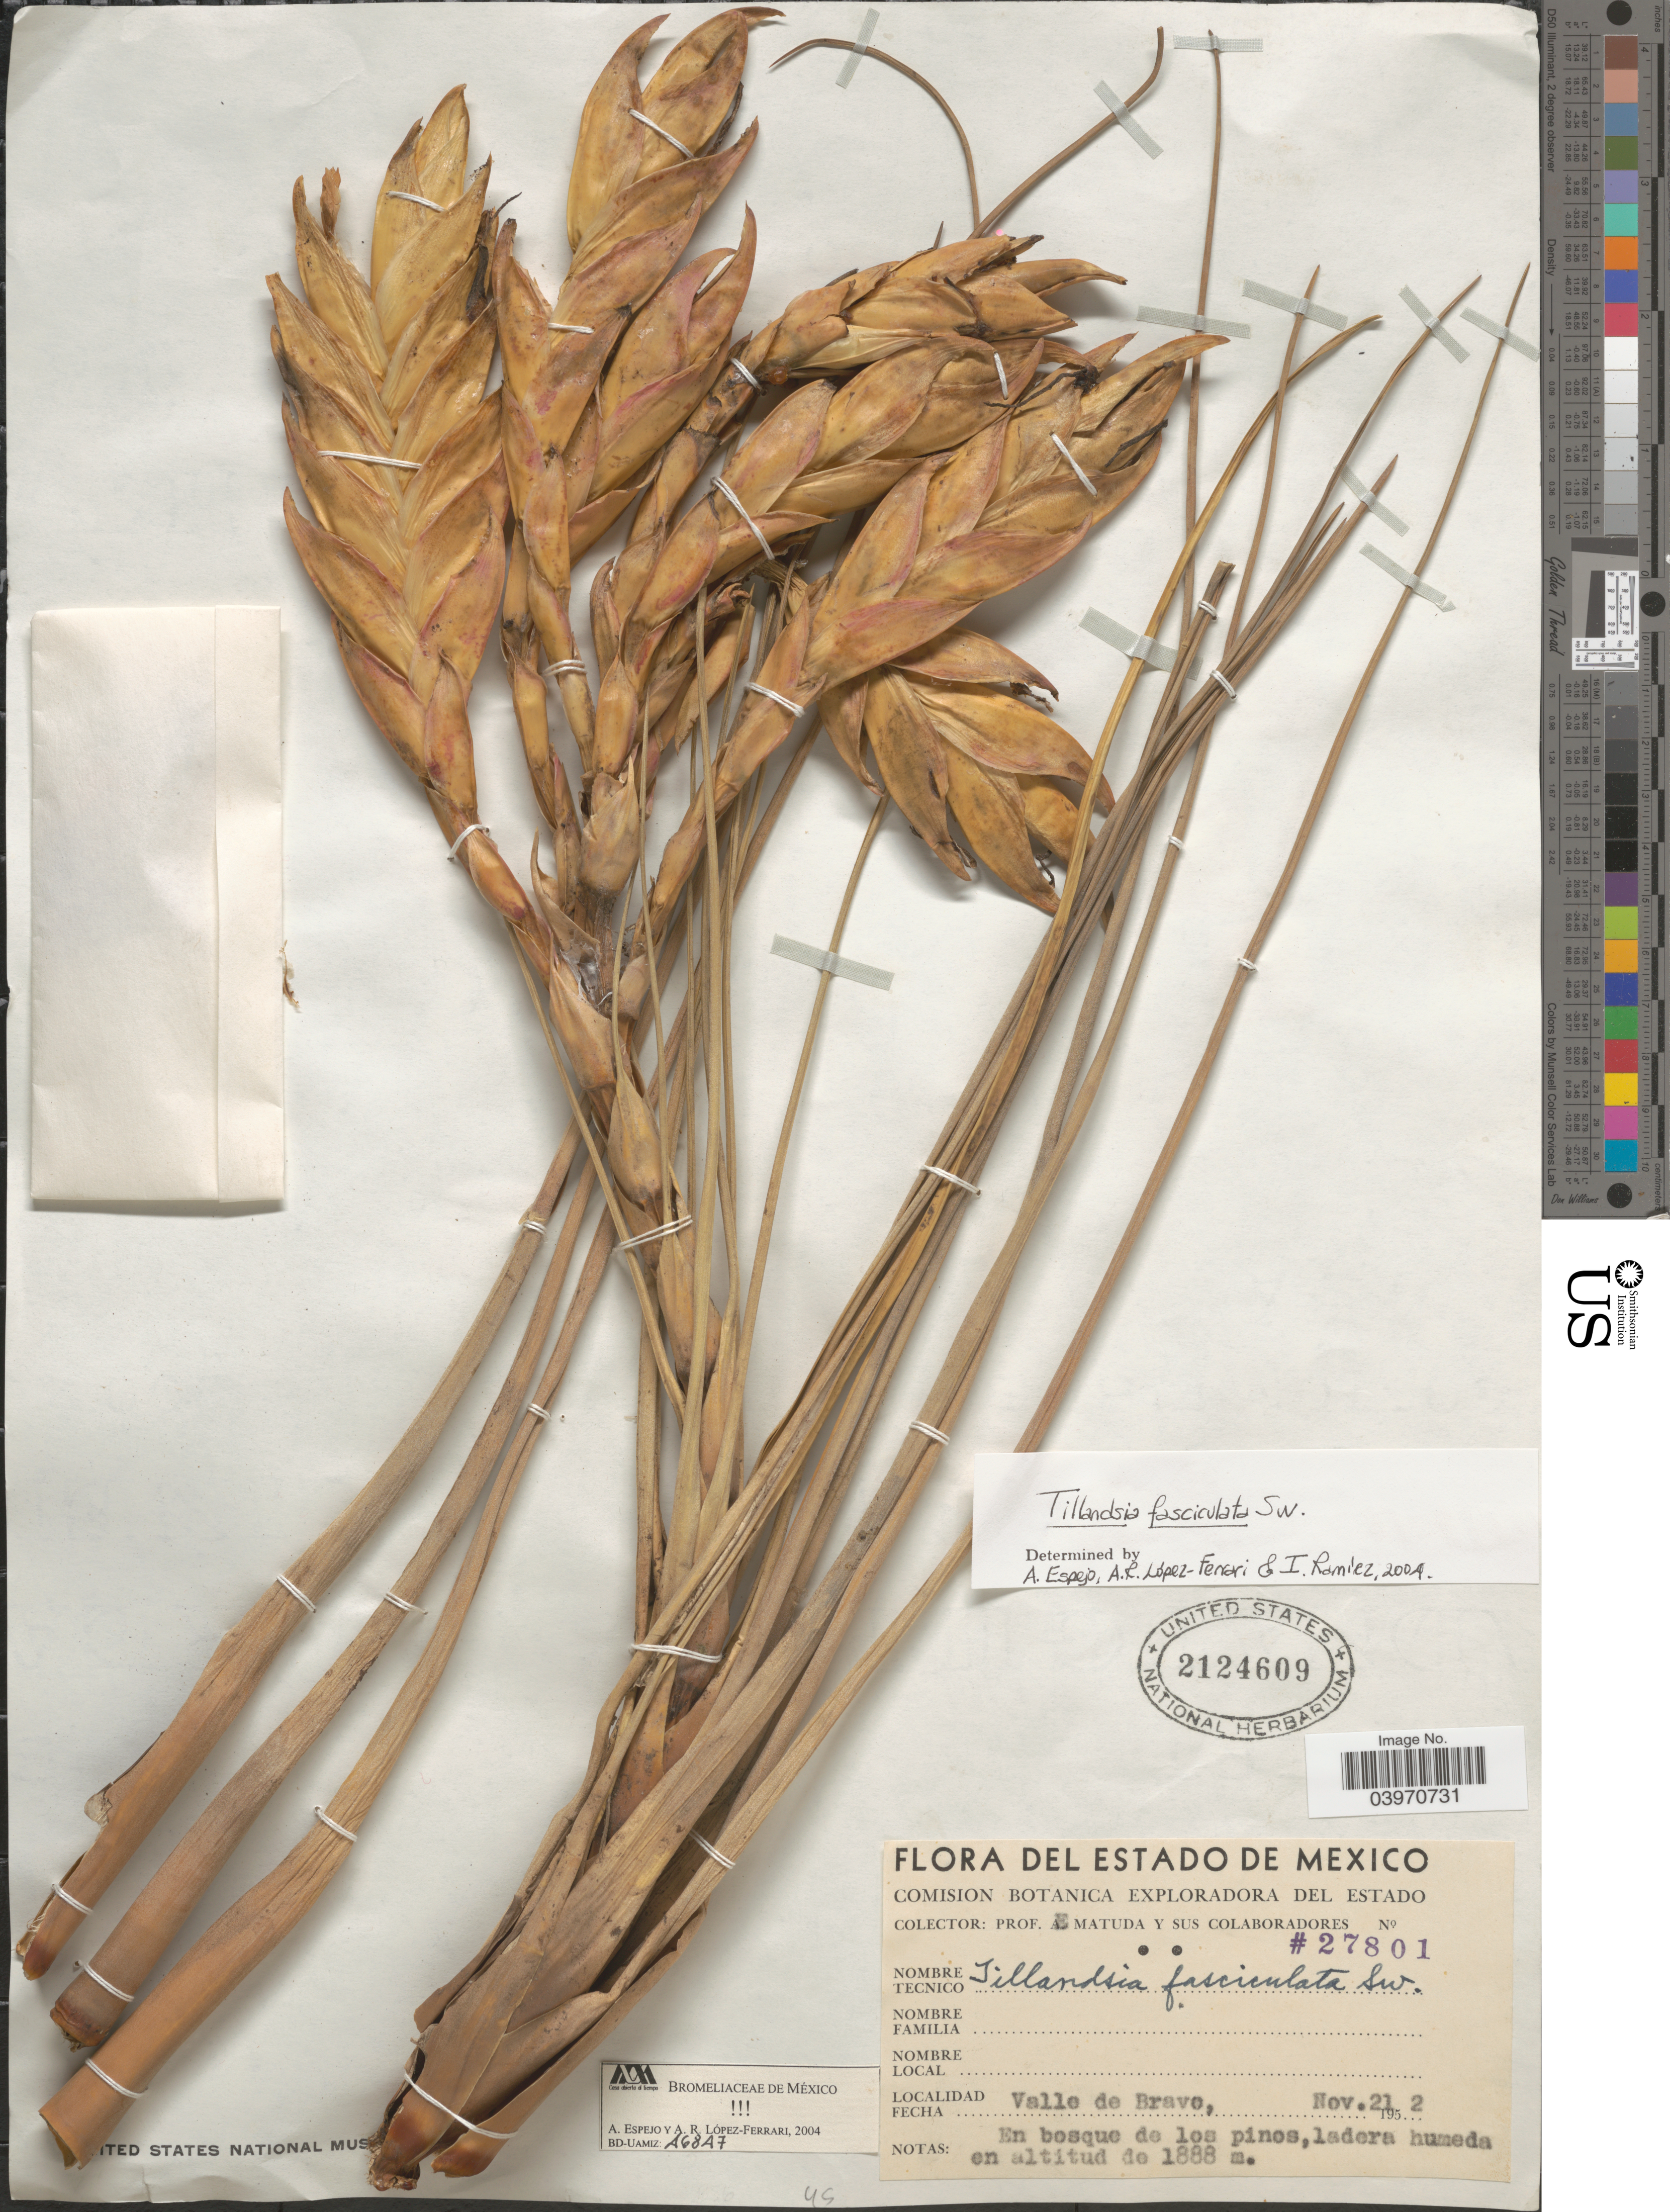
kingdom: Plantae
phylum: Tracheophyta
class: Liliopsida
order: Poales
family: Bromeliaceae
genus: Tillandsia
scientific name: Tillandsia fasciculata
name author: Sw.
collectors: E. Matuda & Sus Colaboradores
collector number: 27801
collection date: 1952-11-21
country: Mexico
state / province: México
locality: Valle de Bravo.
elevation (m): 1888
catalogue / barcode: US 2124609